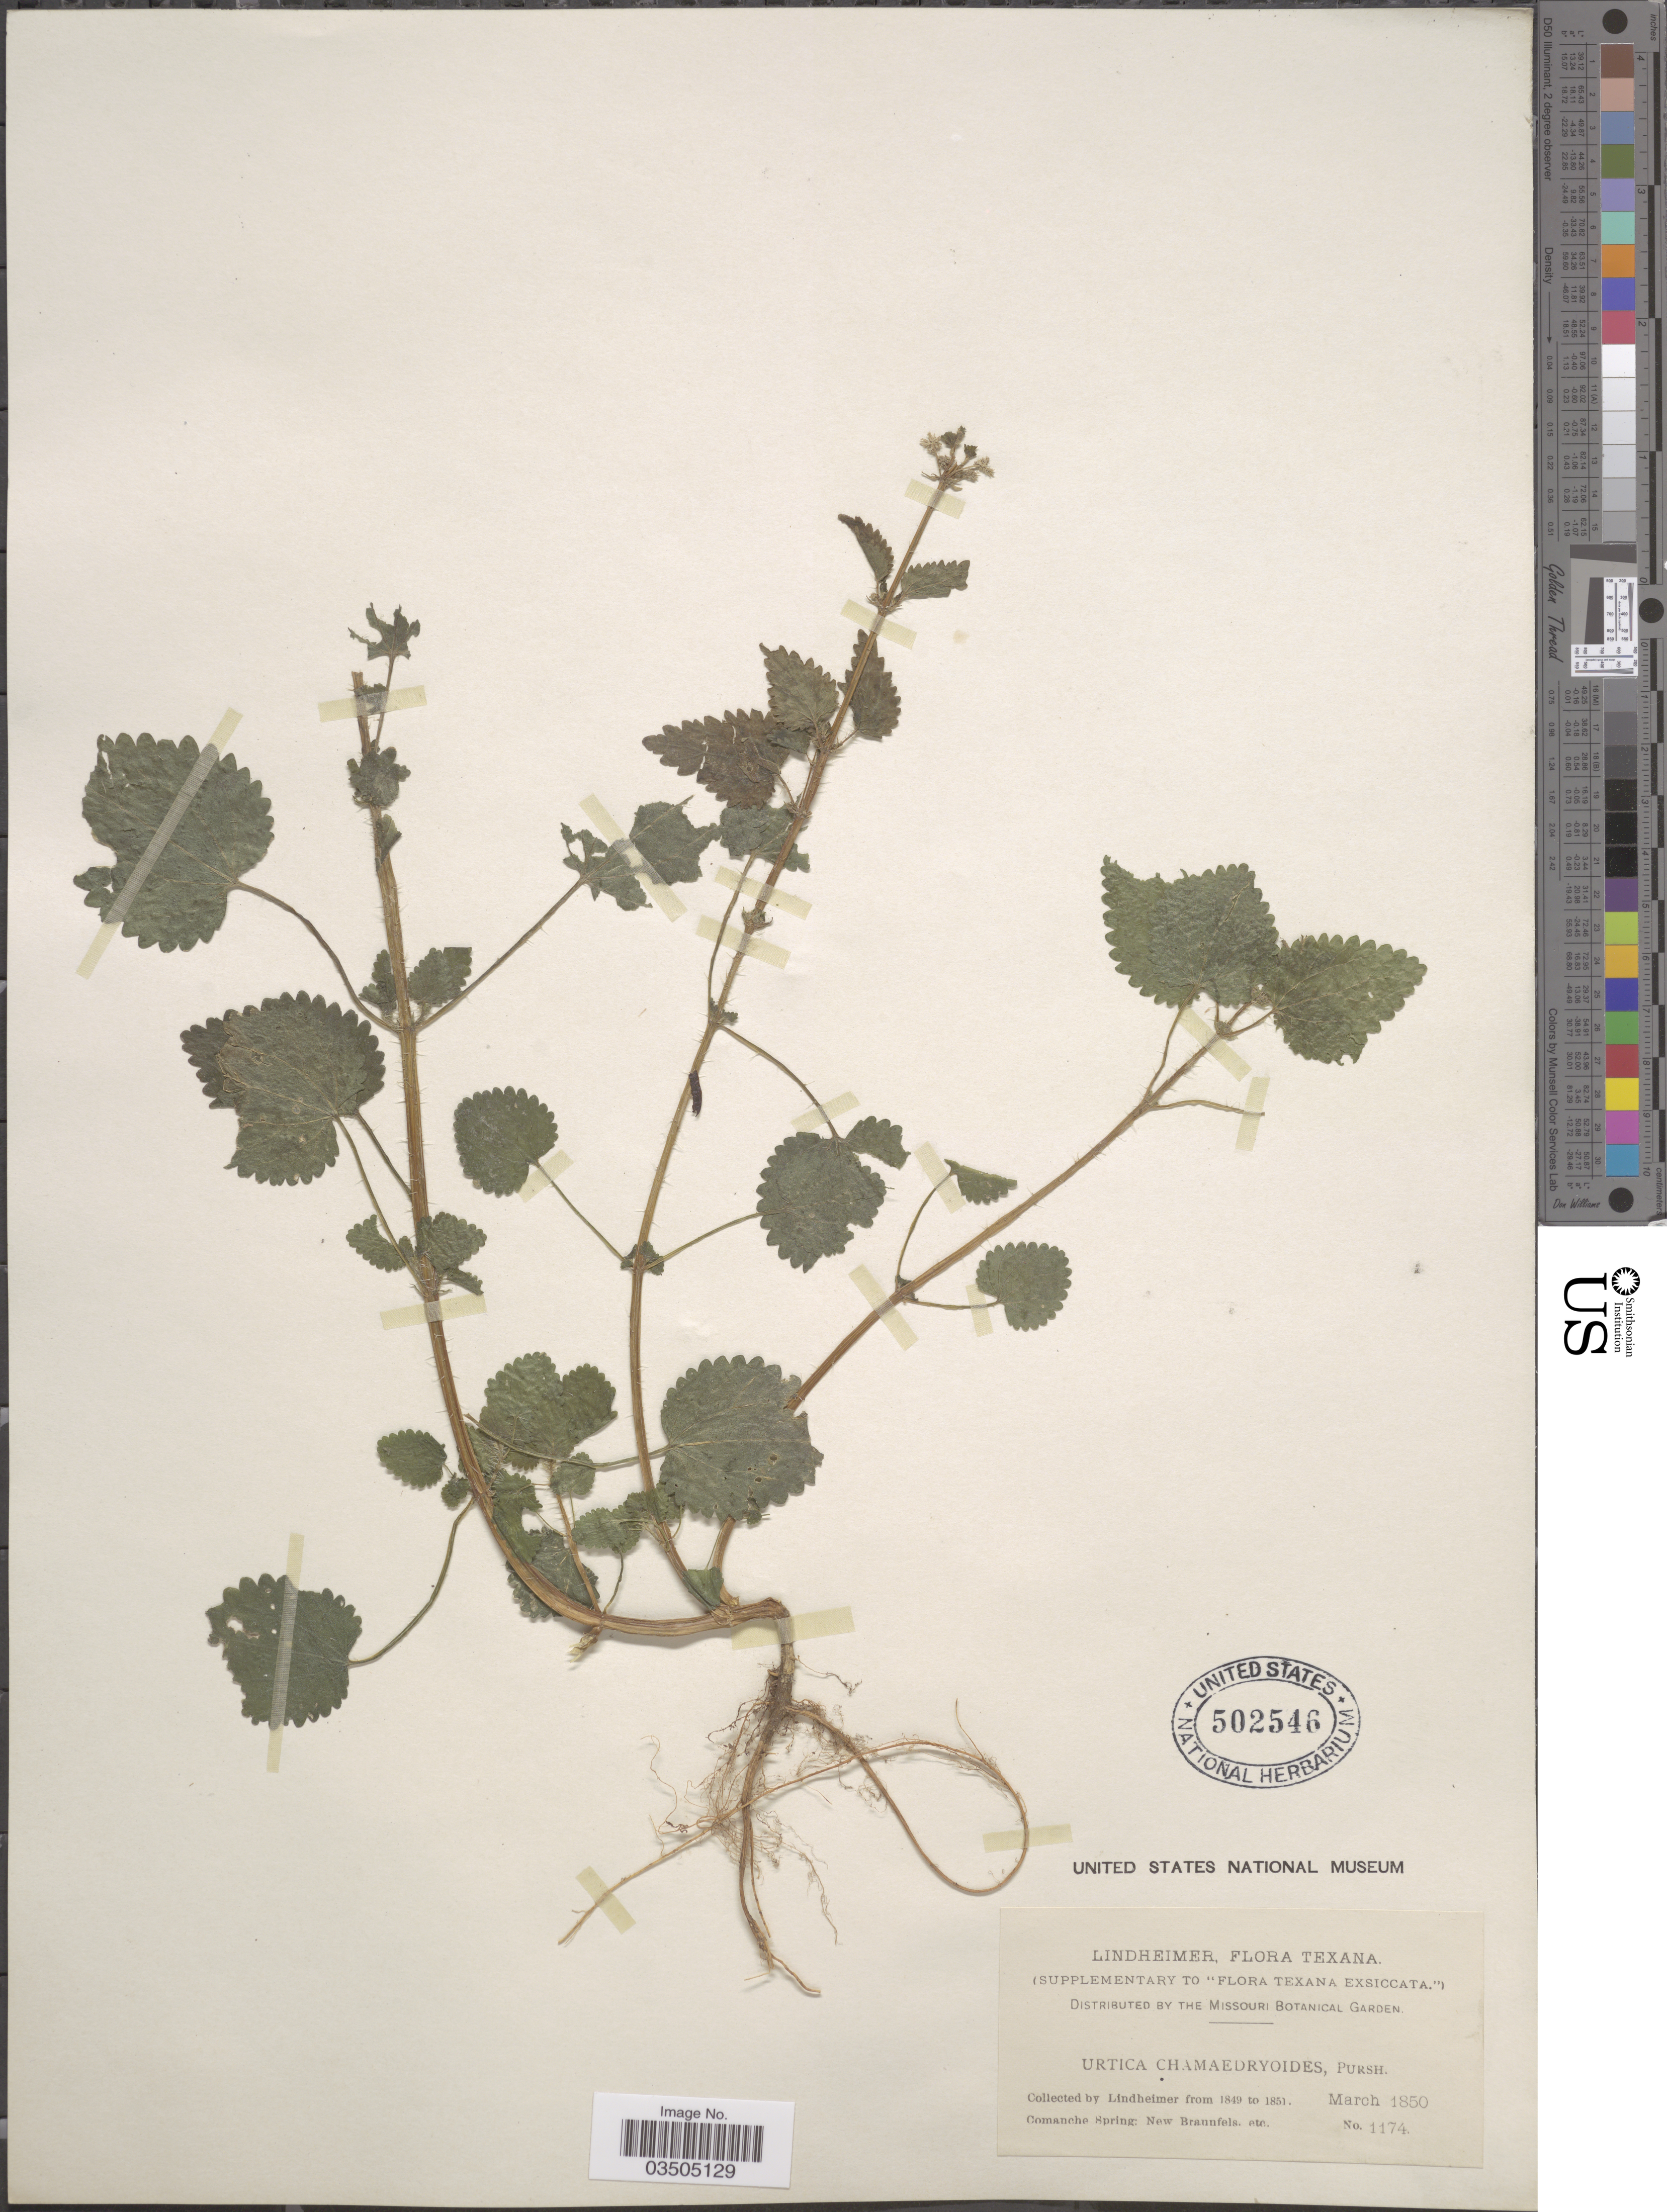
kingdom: Plantae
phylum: Tracheophyta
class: Magnoliopsida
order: Rosales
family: Urticaceae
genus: Urtica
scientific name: Urtica chamaedryoides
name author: Pursh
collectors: -. Lindheimer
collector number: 1174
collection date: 1850-03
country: United States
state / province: Texas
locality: Comanche Spring: New Brannfels. etc.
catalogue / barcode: US 502546